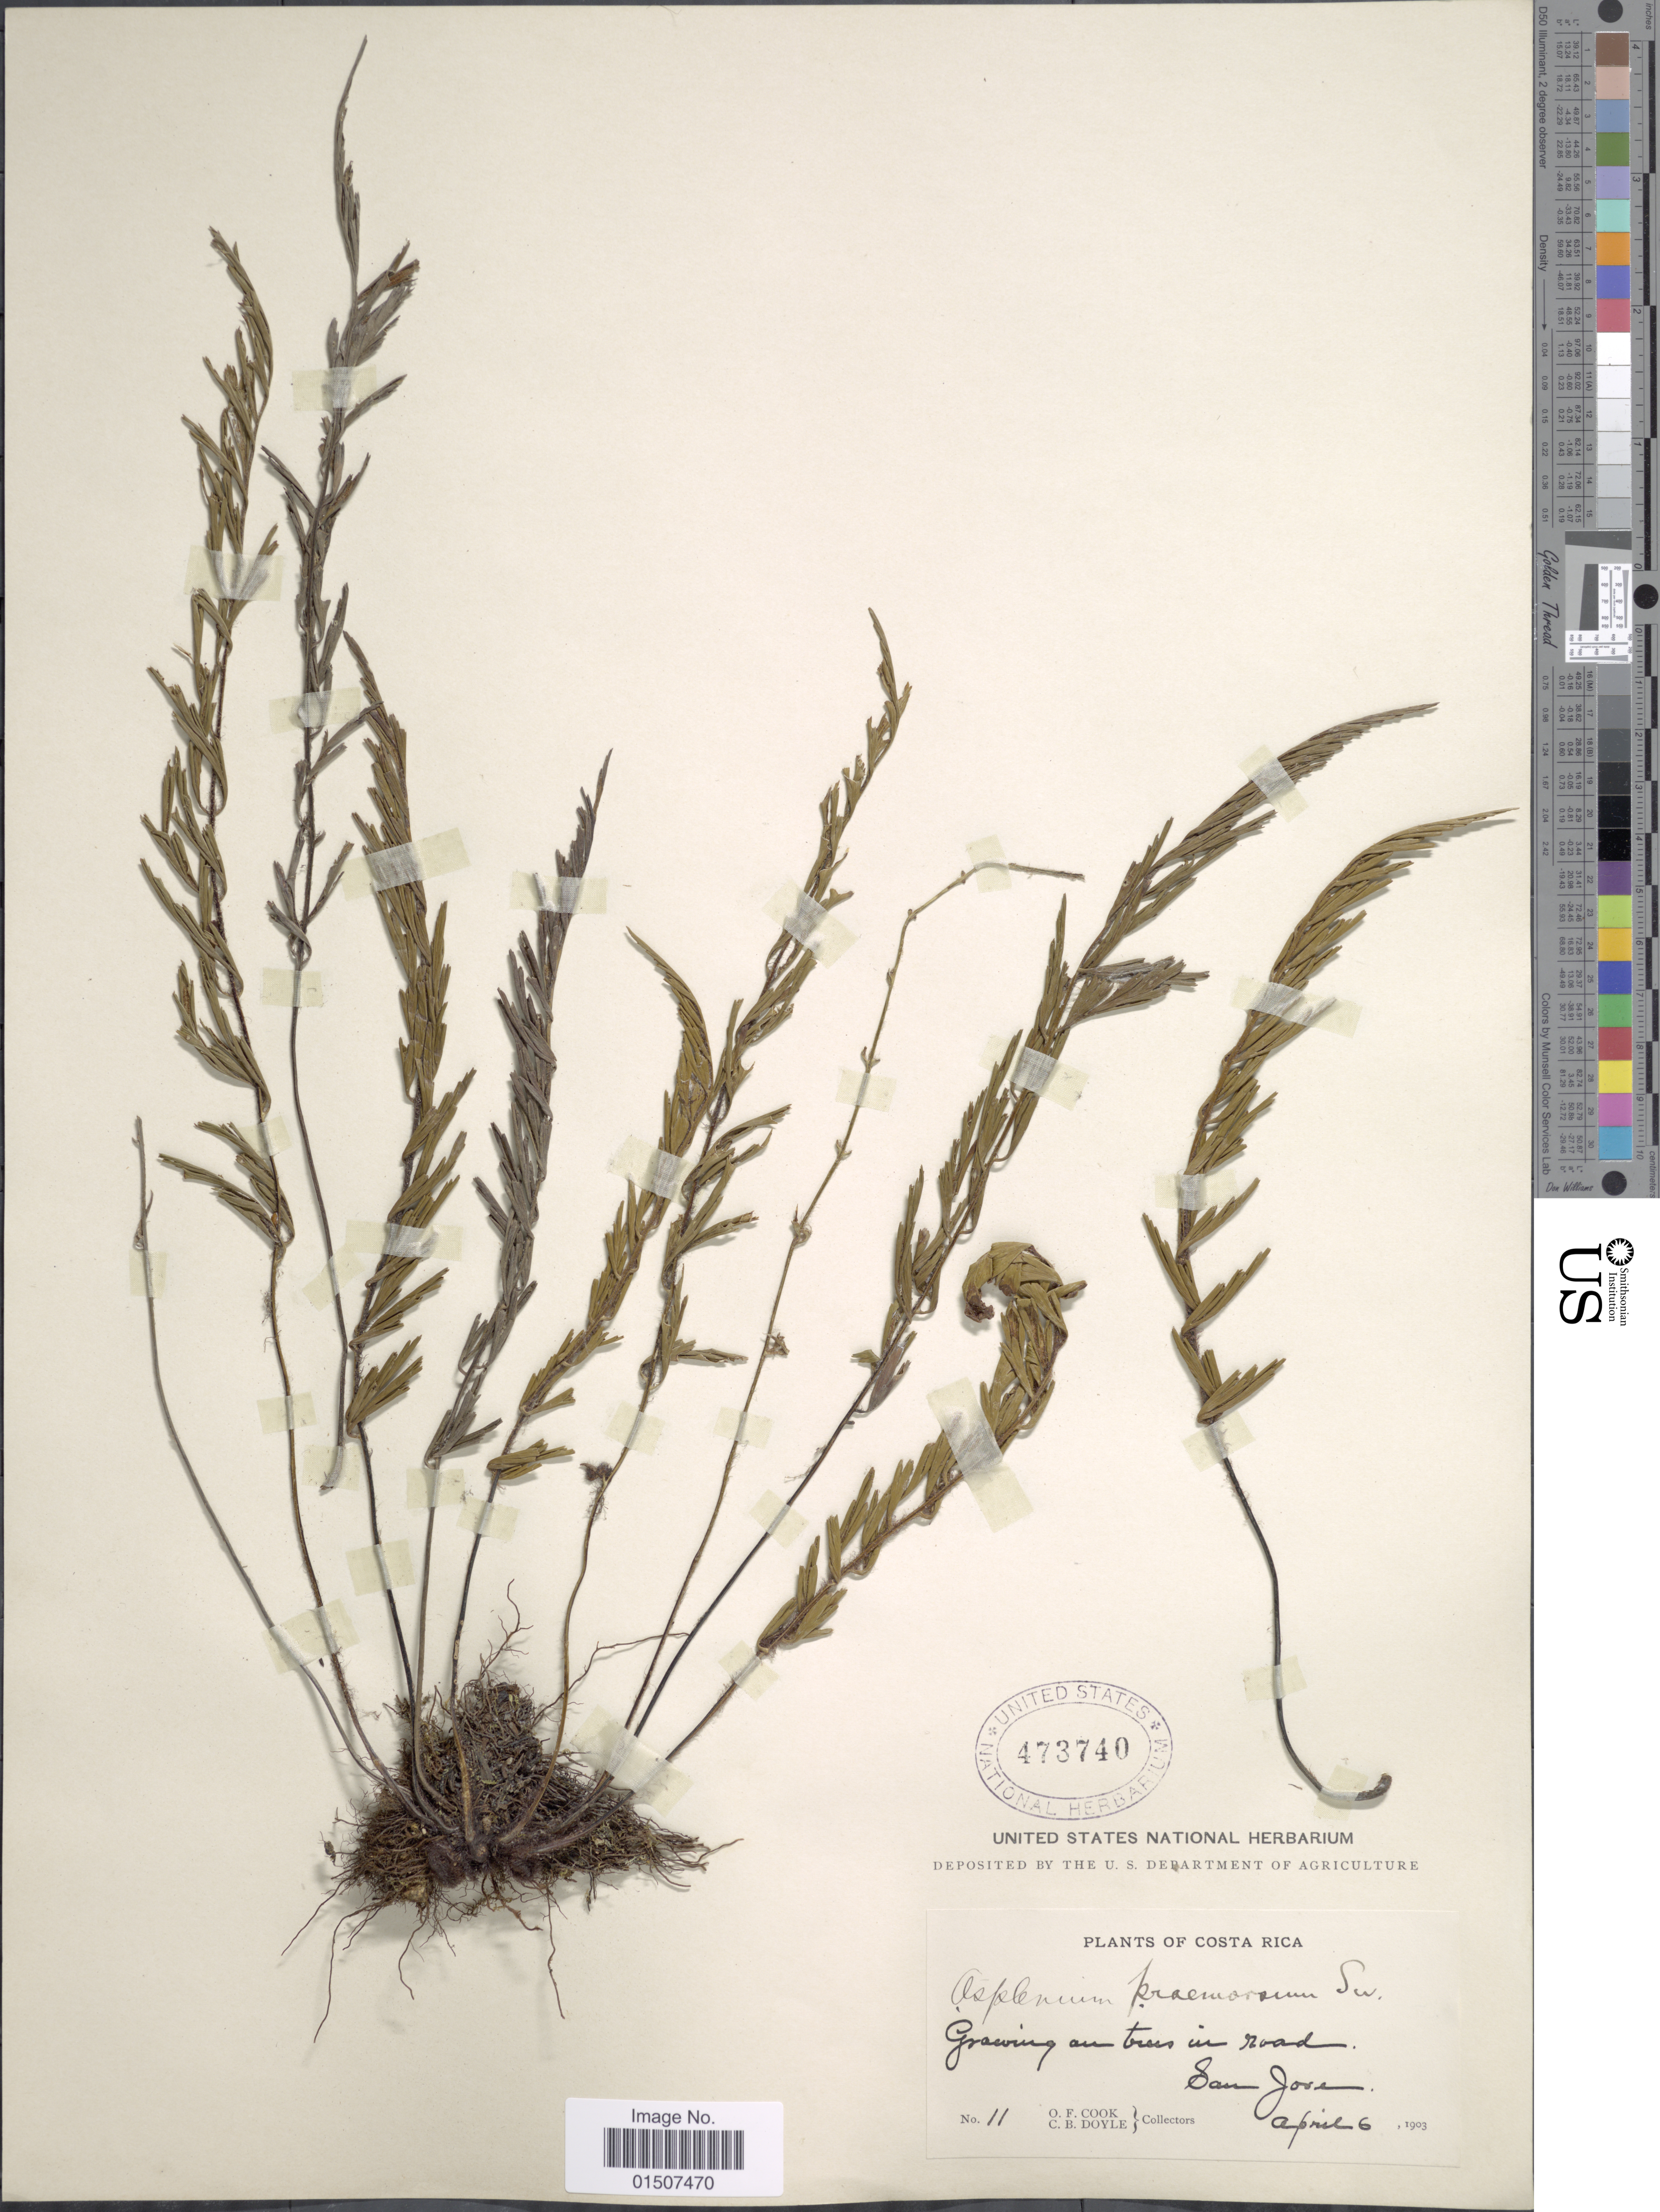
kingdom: Plantae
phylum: Tracheophyta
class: Polypodiopsida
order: Polypodiales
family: Aspleniaceae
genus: Asplenium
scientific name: Asplenium praemorsum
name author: Sw.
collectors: O. F. Cook & C. Doyle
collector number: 11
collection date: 1903-04-06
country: Costa Rica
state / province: San José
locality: Growing on trees in road. San Jose.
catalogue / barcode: US 473740